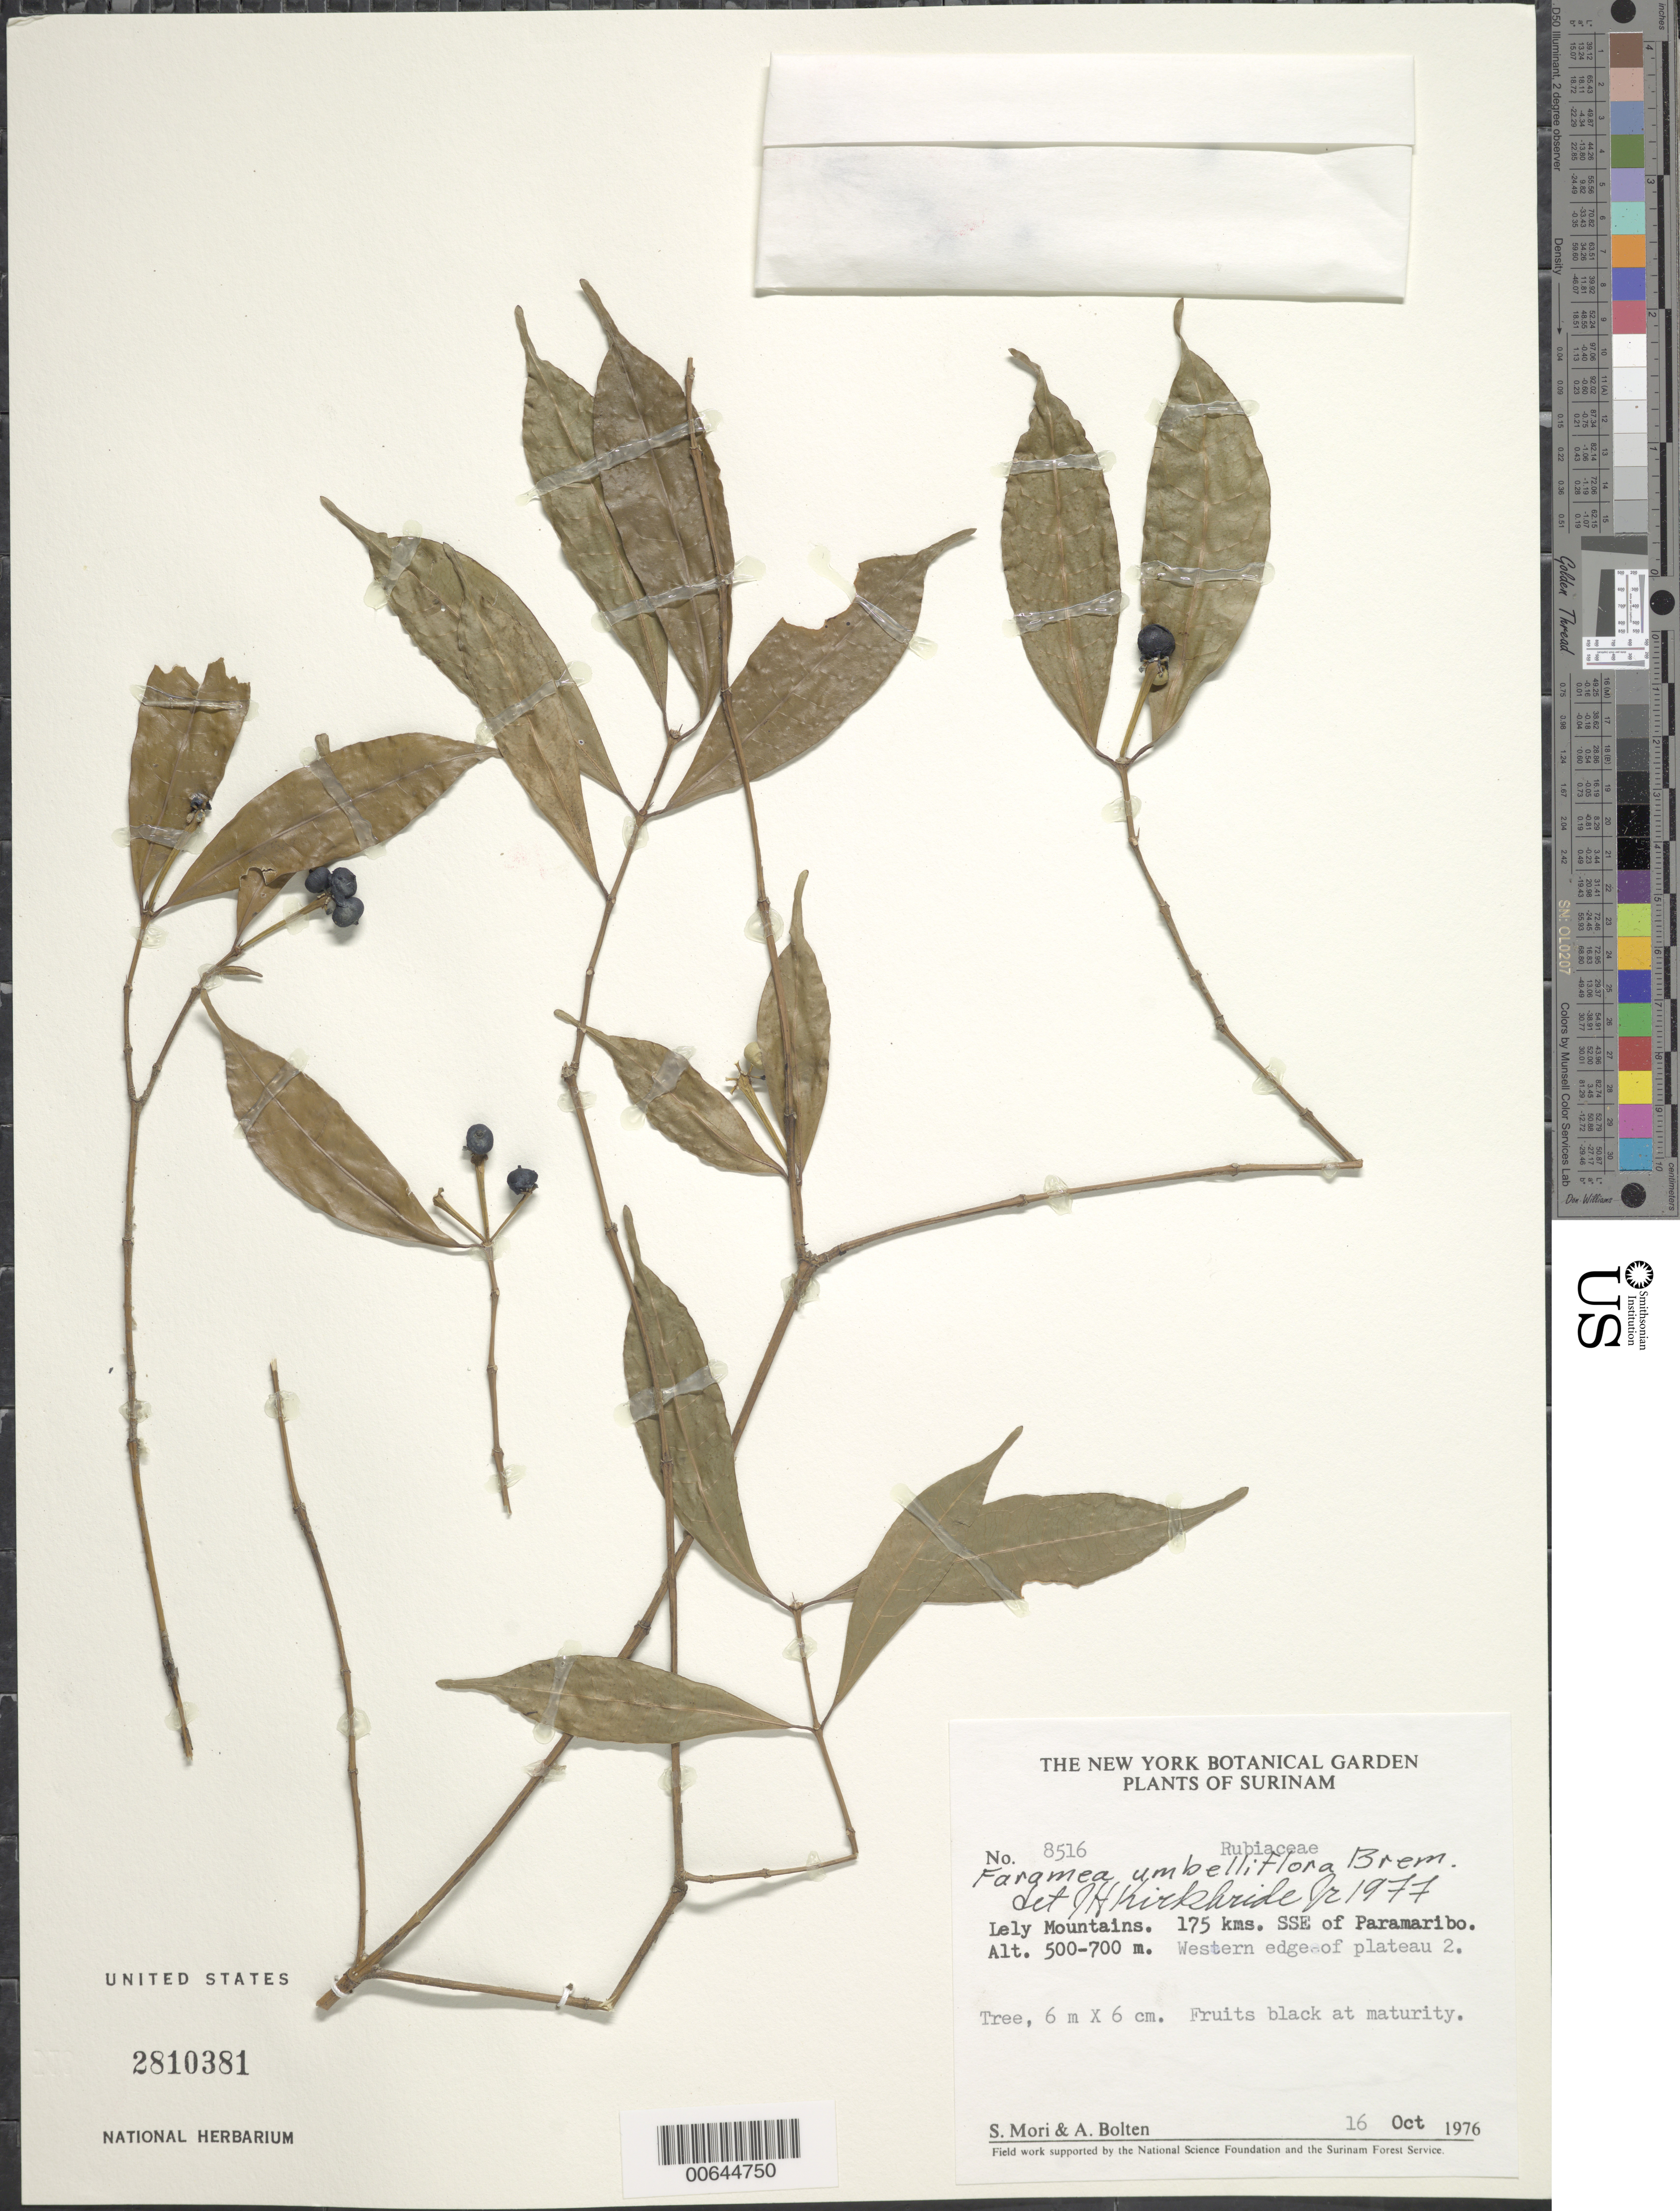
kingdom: Plantae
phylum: Tracheophyta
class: Magnoliopsida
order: Gentianales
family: Rubiaceae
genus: Faramea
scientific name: Faramea umbelliflora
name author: Bremek.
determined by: Kirkbride, J. H.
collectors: S. Mori & A. Bolten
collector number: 8516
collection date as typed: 16-Oct-76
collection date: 1976-10-16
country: Suriname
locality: Lely Mts., 175 km SSE of Paramaribo. Western edge of plateau 2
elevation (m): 500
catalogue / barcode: US 2810381